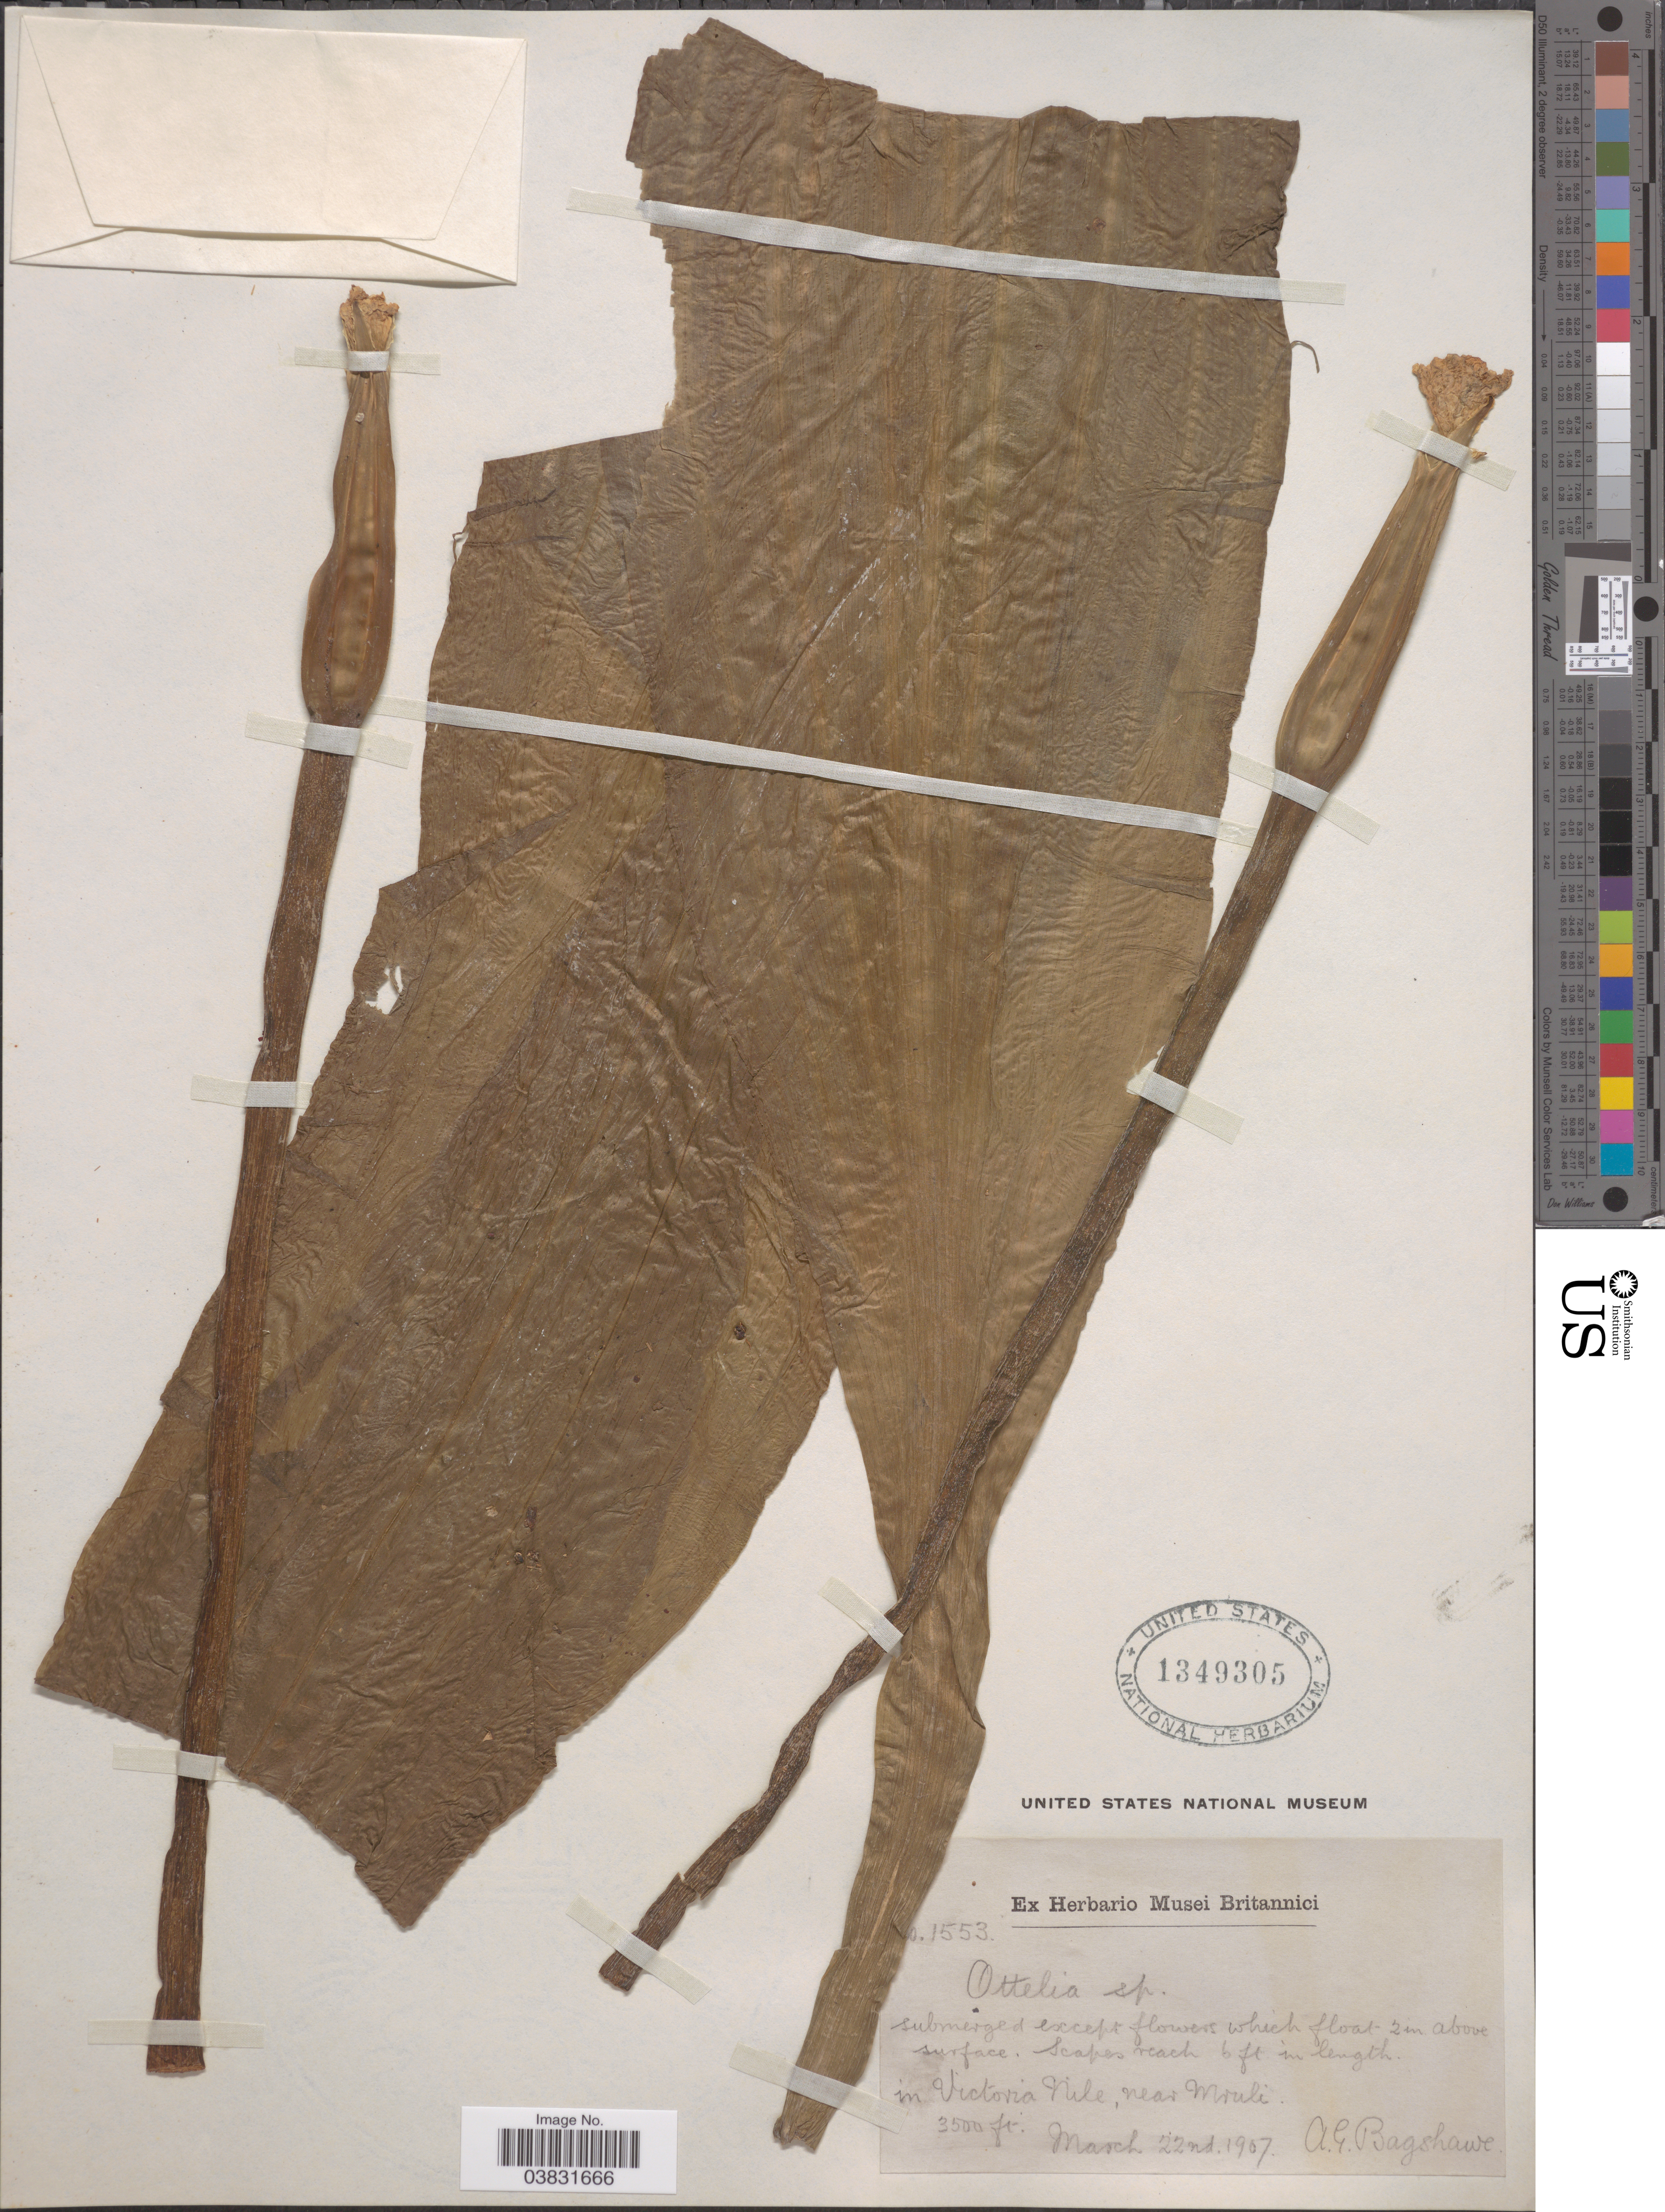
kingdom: Plantae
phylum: Tracheophyta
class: Liliopsida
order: Alismatales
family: Hydrocharitaceae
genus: Ottelia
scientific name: Ottelia sp.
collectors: A. Bagshawe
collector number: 1553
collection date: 1907-03-22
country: Uganda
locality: In Victoria Nile, near Mruli.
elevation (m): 1067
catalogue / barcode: US 1349305